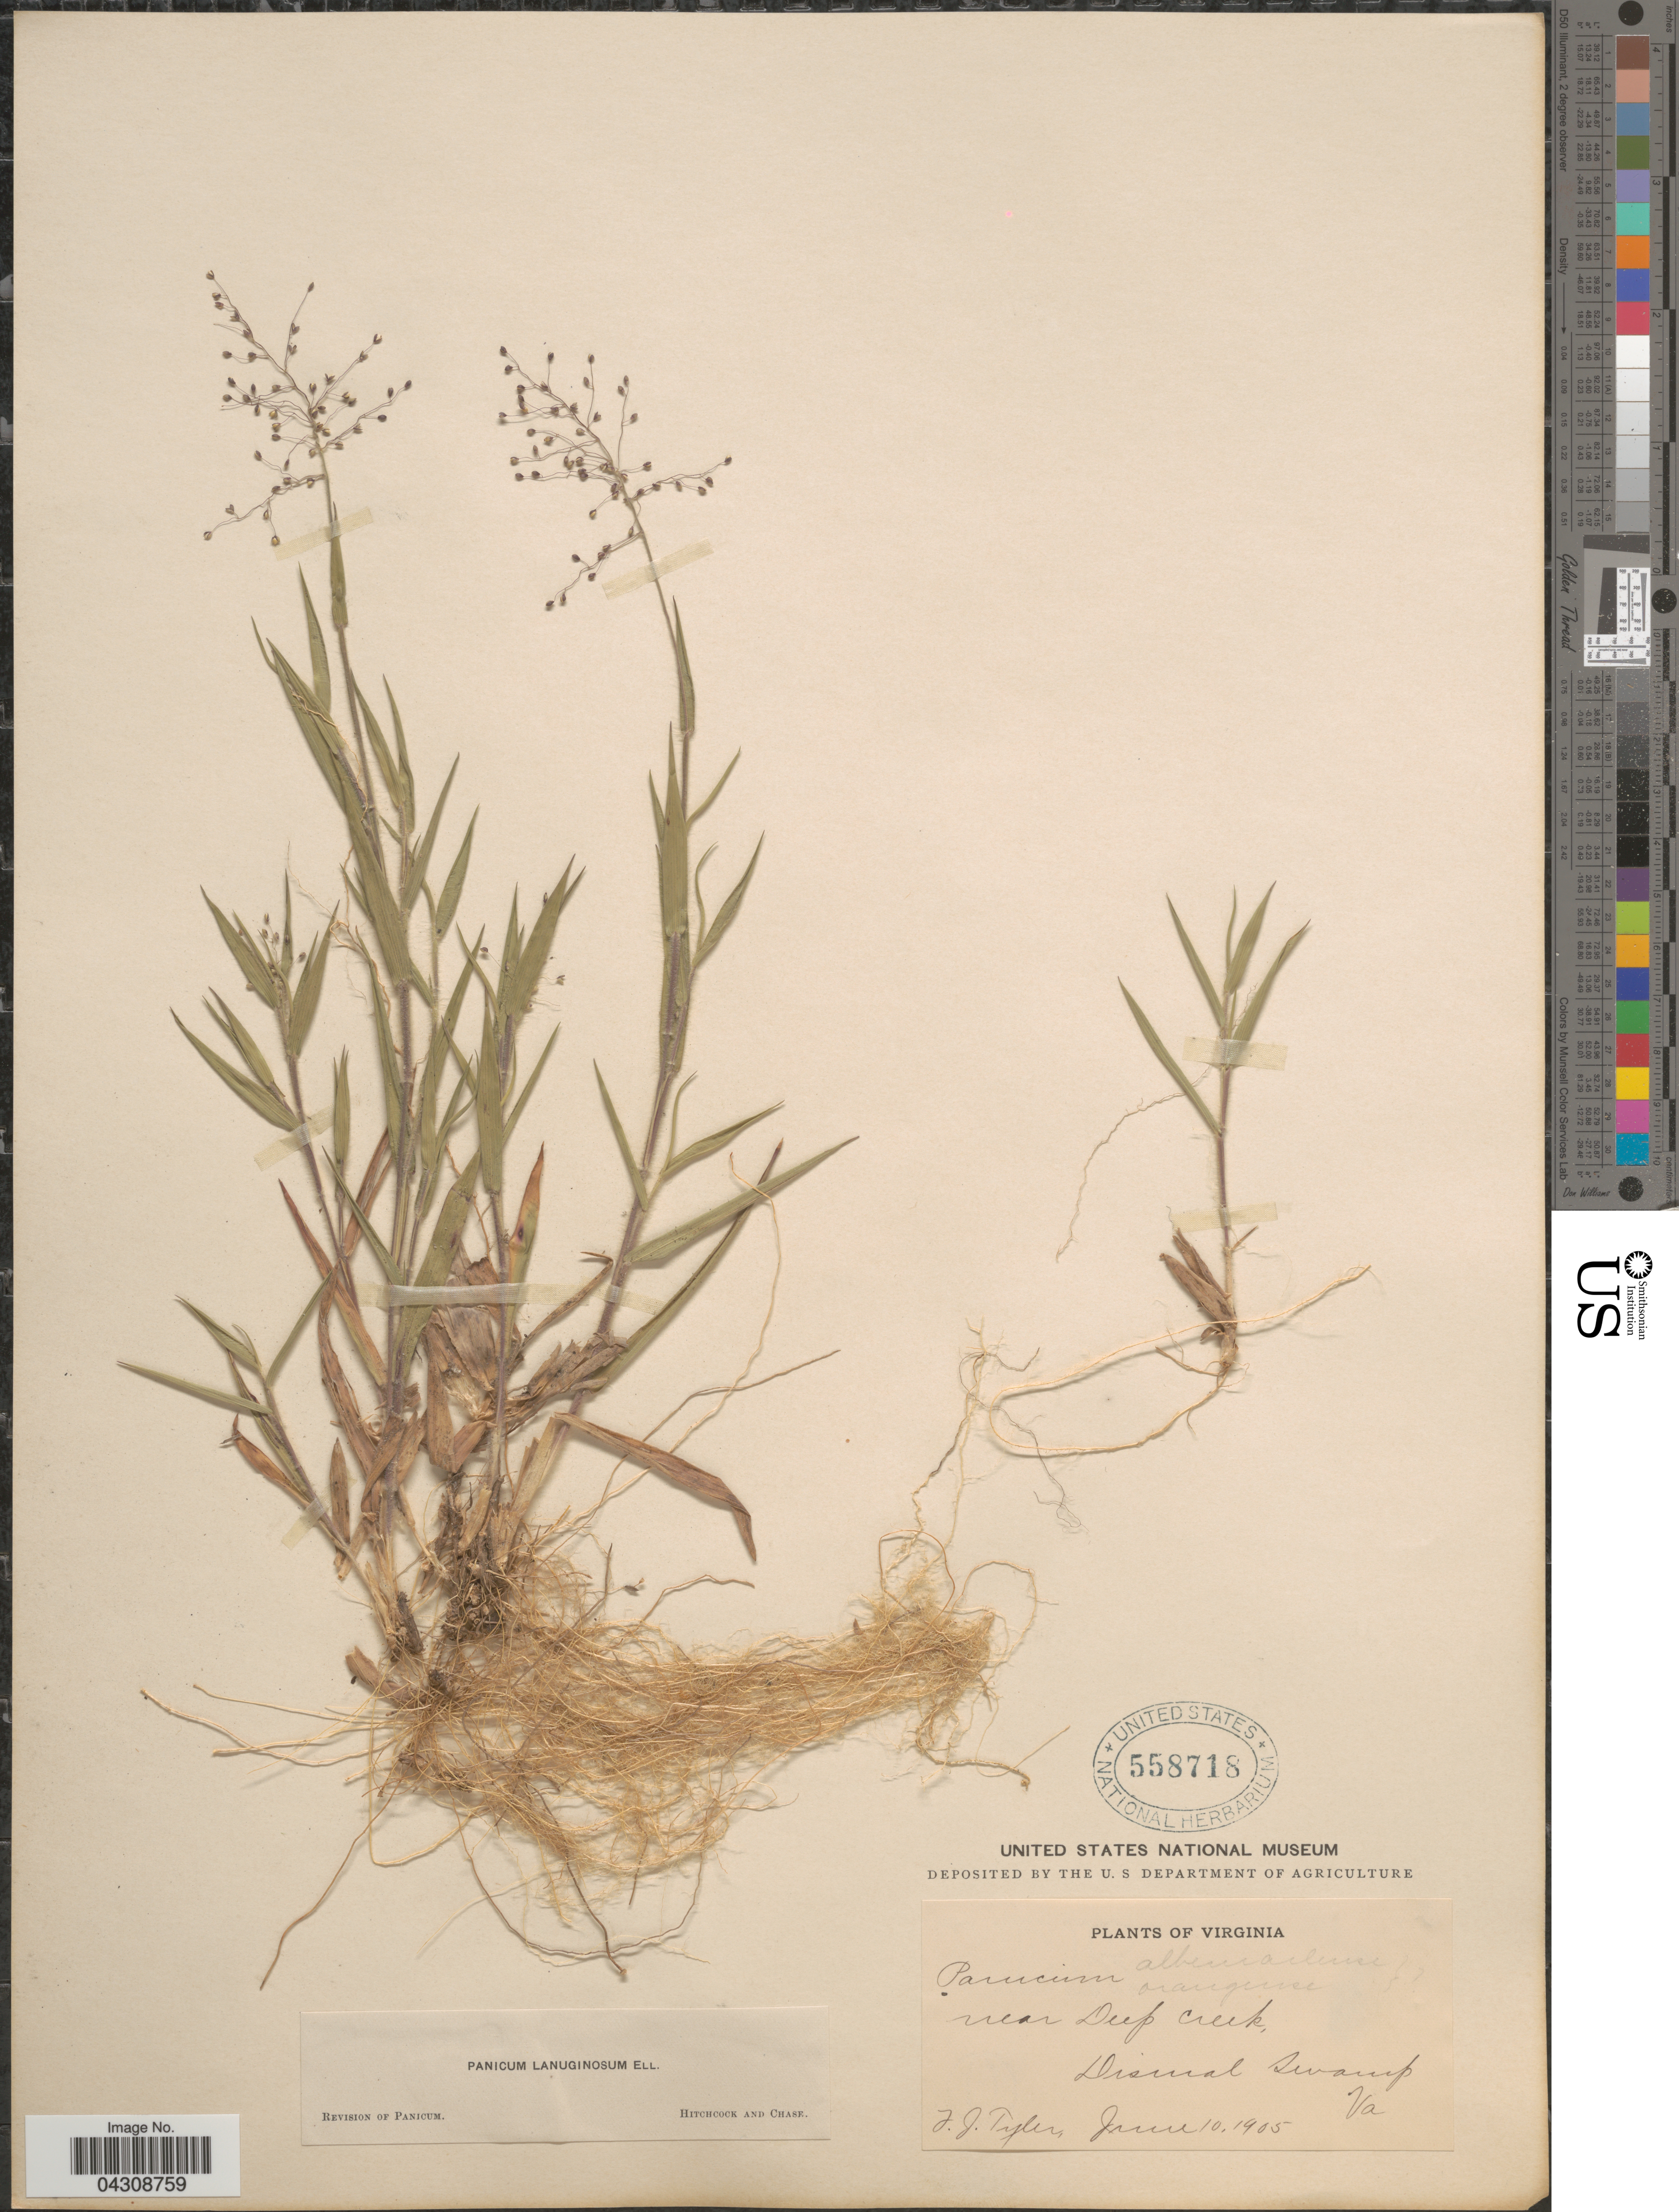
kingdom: Plantae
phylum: Tracheophyta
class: Liliopsida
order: Poales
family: Poaceae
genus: Dichanthelium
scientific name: Dichanthelium acuminatum var. acuminatum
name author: (Sw.) Gould & C.A. Clark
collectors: F. Tyler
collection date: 1905-06-10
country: United States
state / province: Virginia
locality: Near Deep Creek, Dismal Swamp.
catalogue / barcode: US 558718